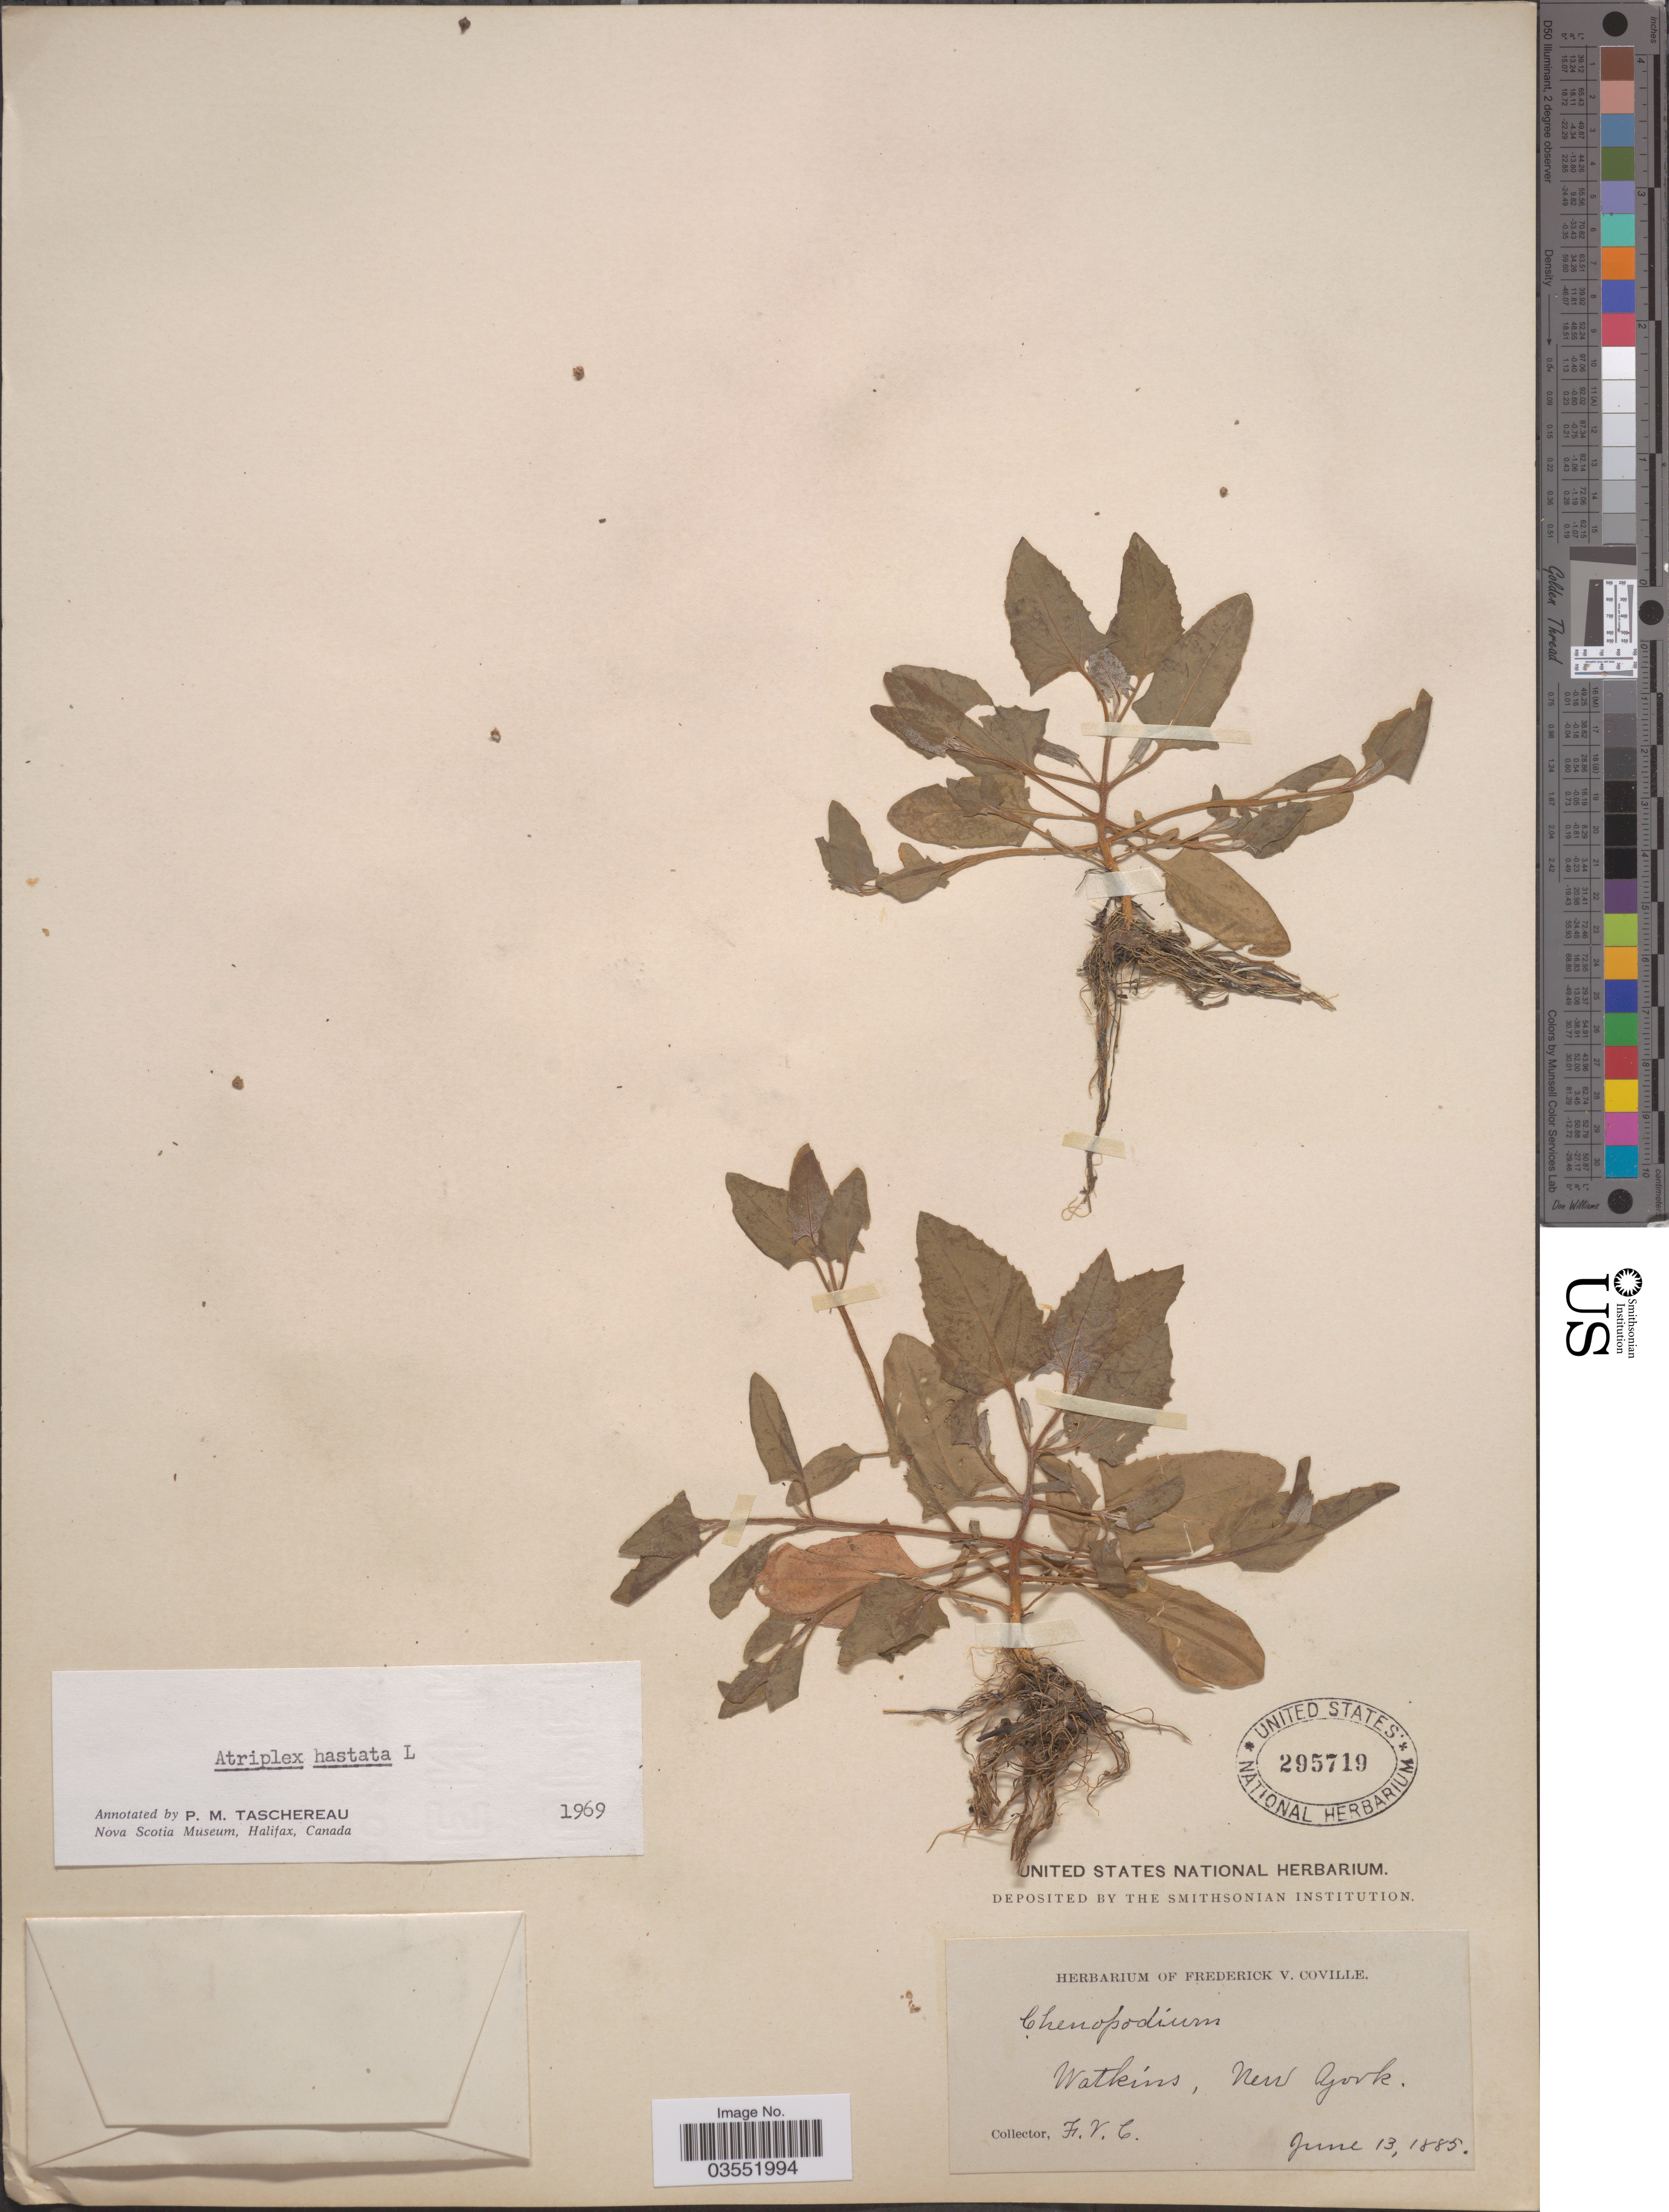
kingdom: Plantae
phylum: Tracheophyta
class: Magnoliopsida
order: Caryophyllales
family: Amaranthaceae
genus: Atriplex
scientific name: Atriplex hastata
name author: L.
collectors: F. V. Coville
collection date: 1885-06-13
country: United States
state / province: New York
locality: Watkins.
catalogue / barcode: US 295719